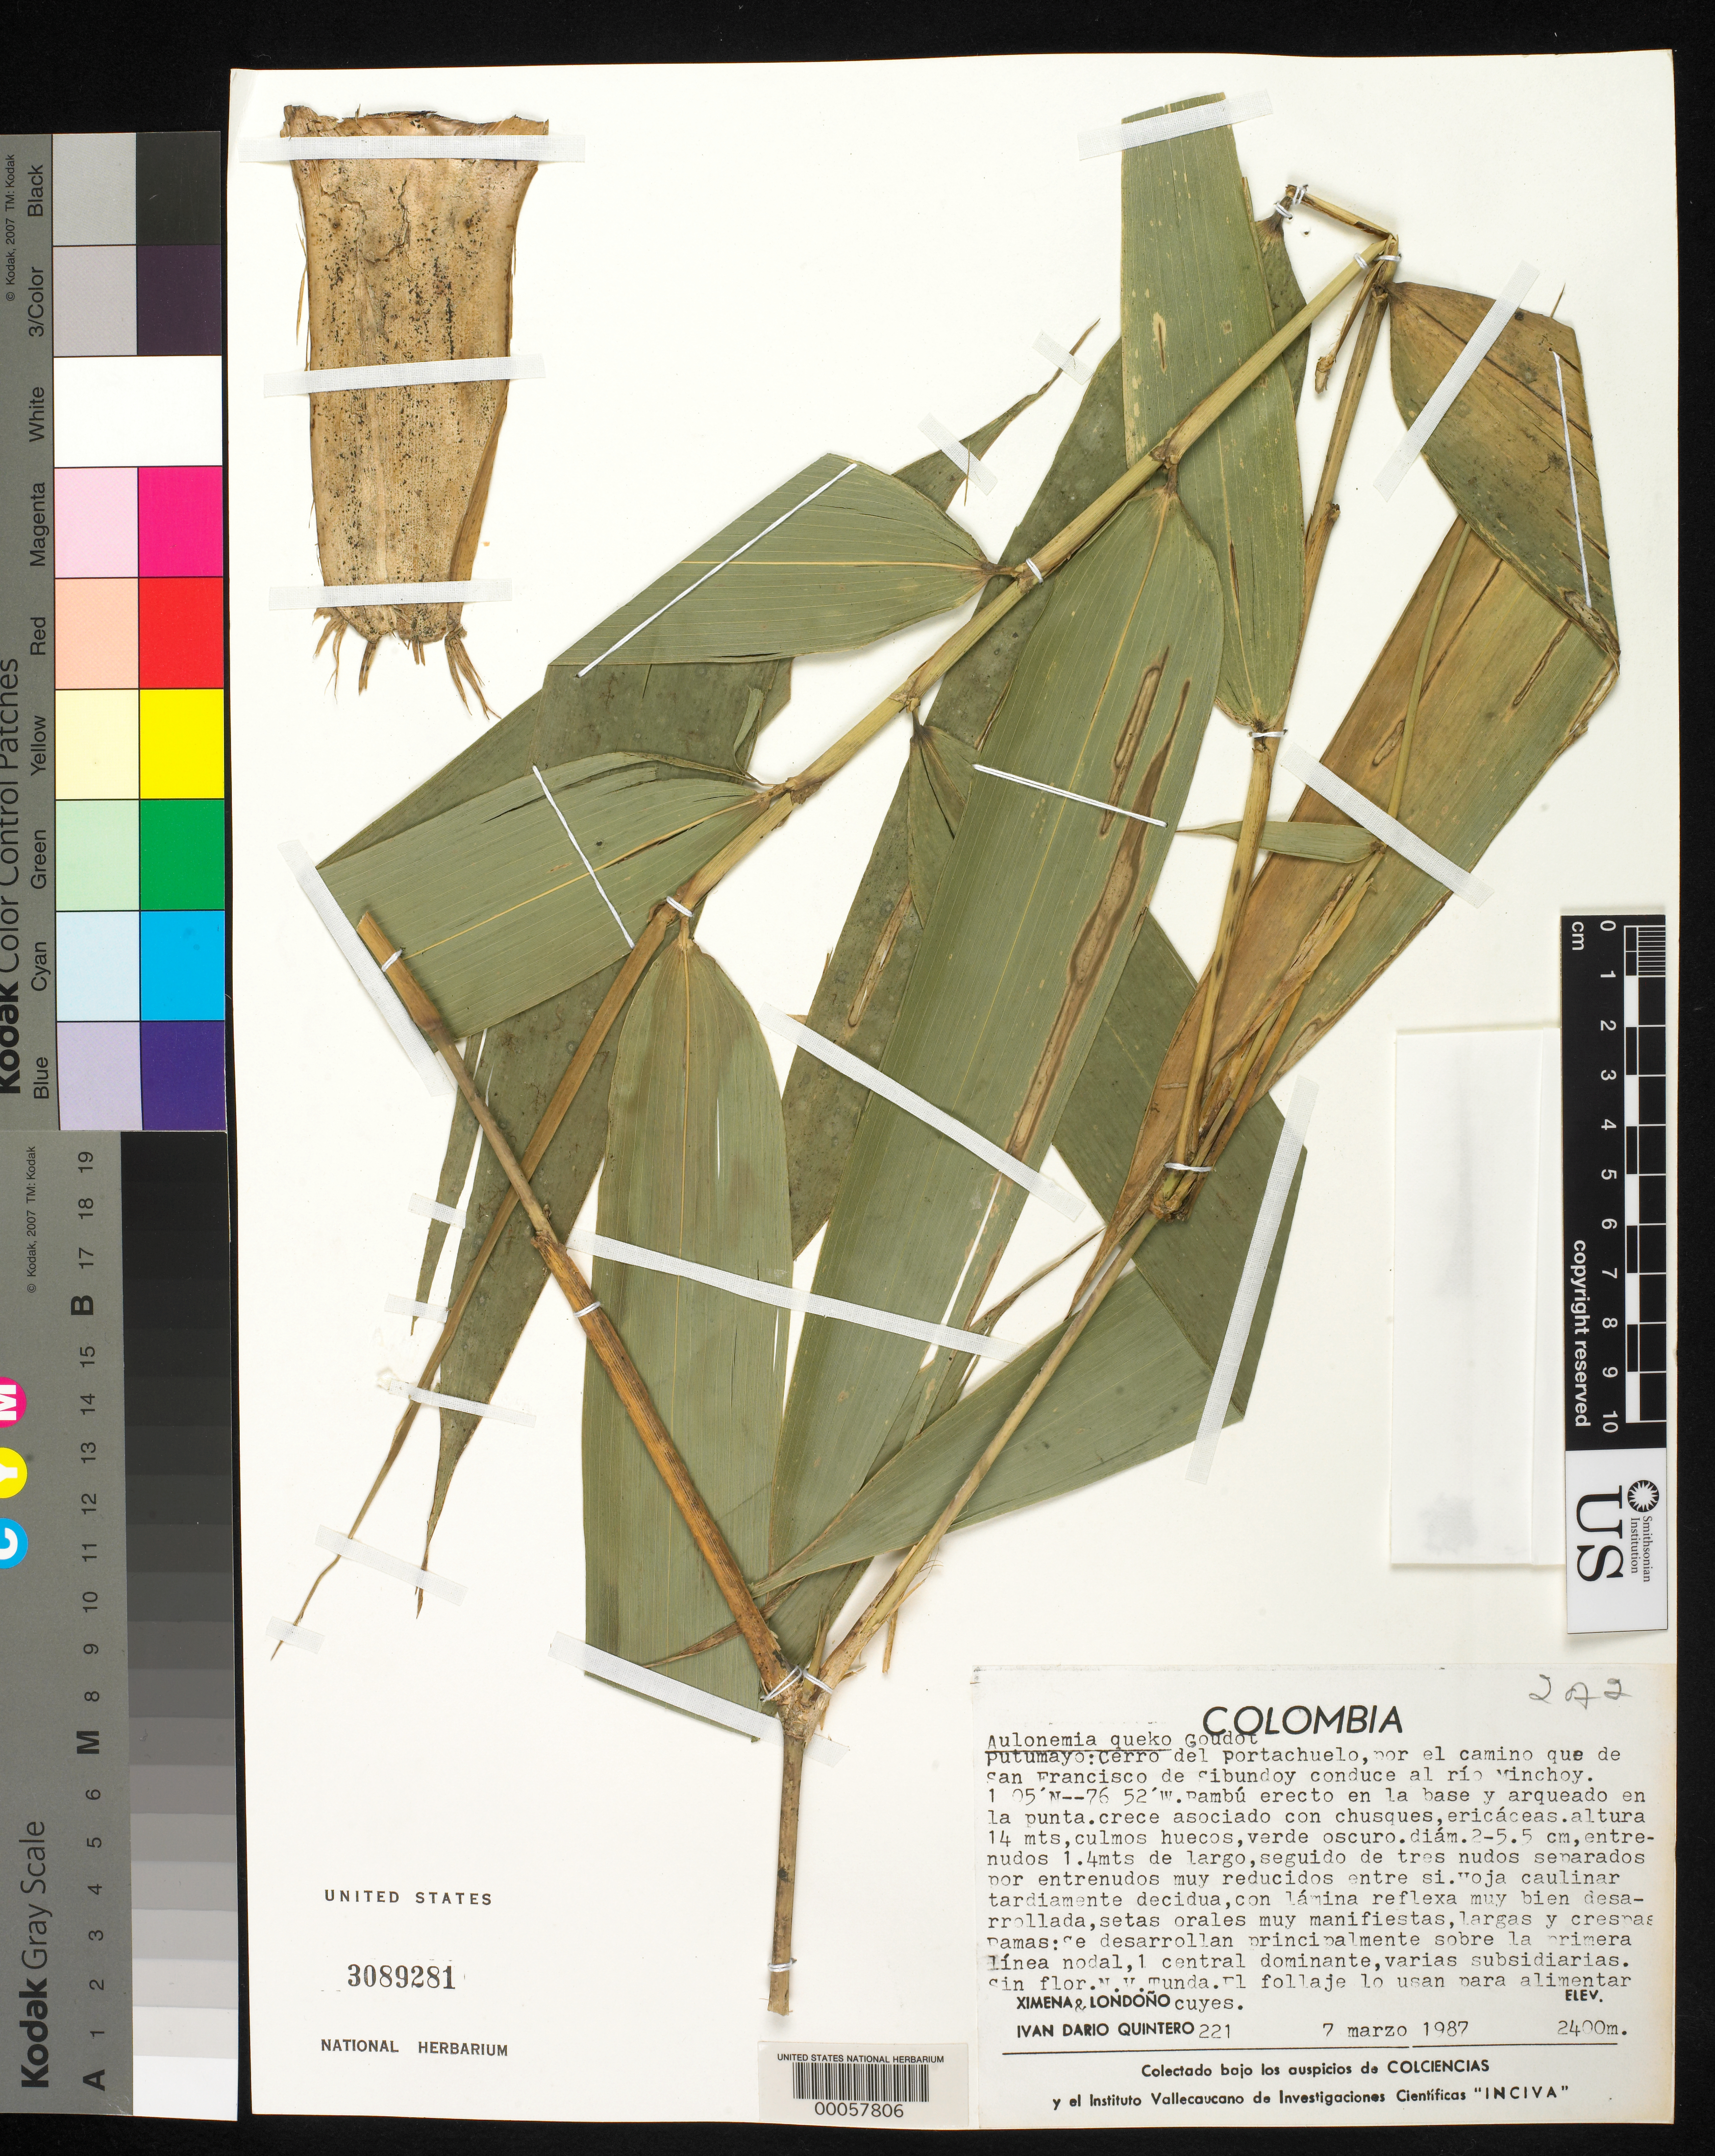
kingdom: Plantae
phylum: Tracheophyta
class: Liliopsida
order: Poales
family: Poaceae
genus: Aulonemia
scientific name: Aulonemia queko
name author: Goudot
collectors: X. Londoño & I. Quintero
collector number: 221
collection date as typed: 07 Mar 1987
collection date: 1987-03-07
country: Colombia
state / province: Putumayo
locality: Cerro del Portachuelo, San Francisco de Sibundoy road to the Minchoy River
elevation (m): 2400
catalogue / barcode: US 3089281